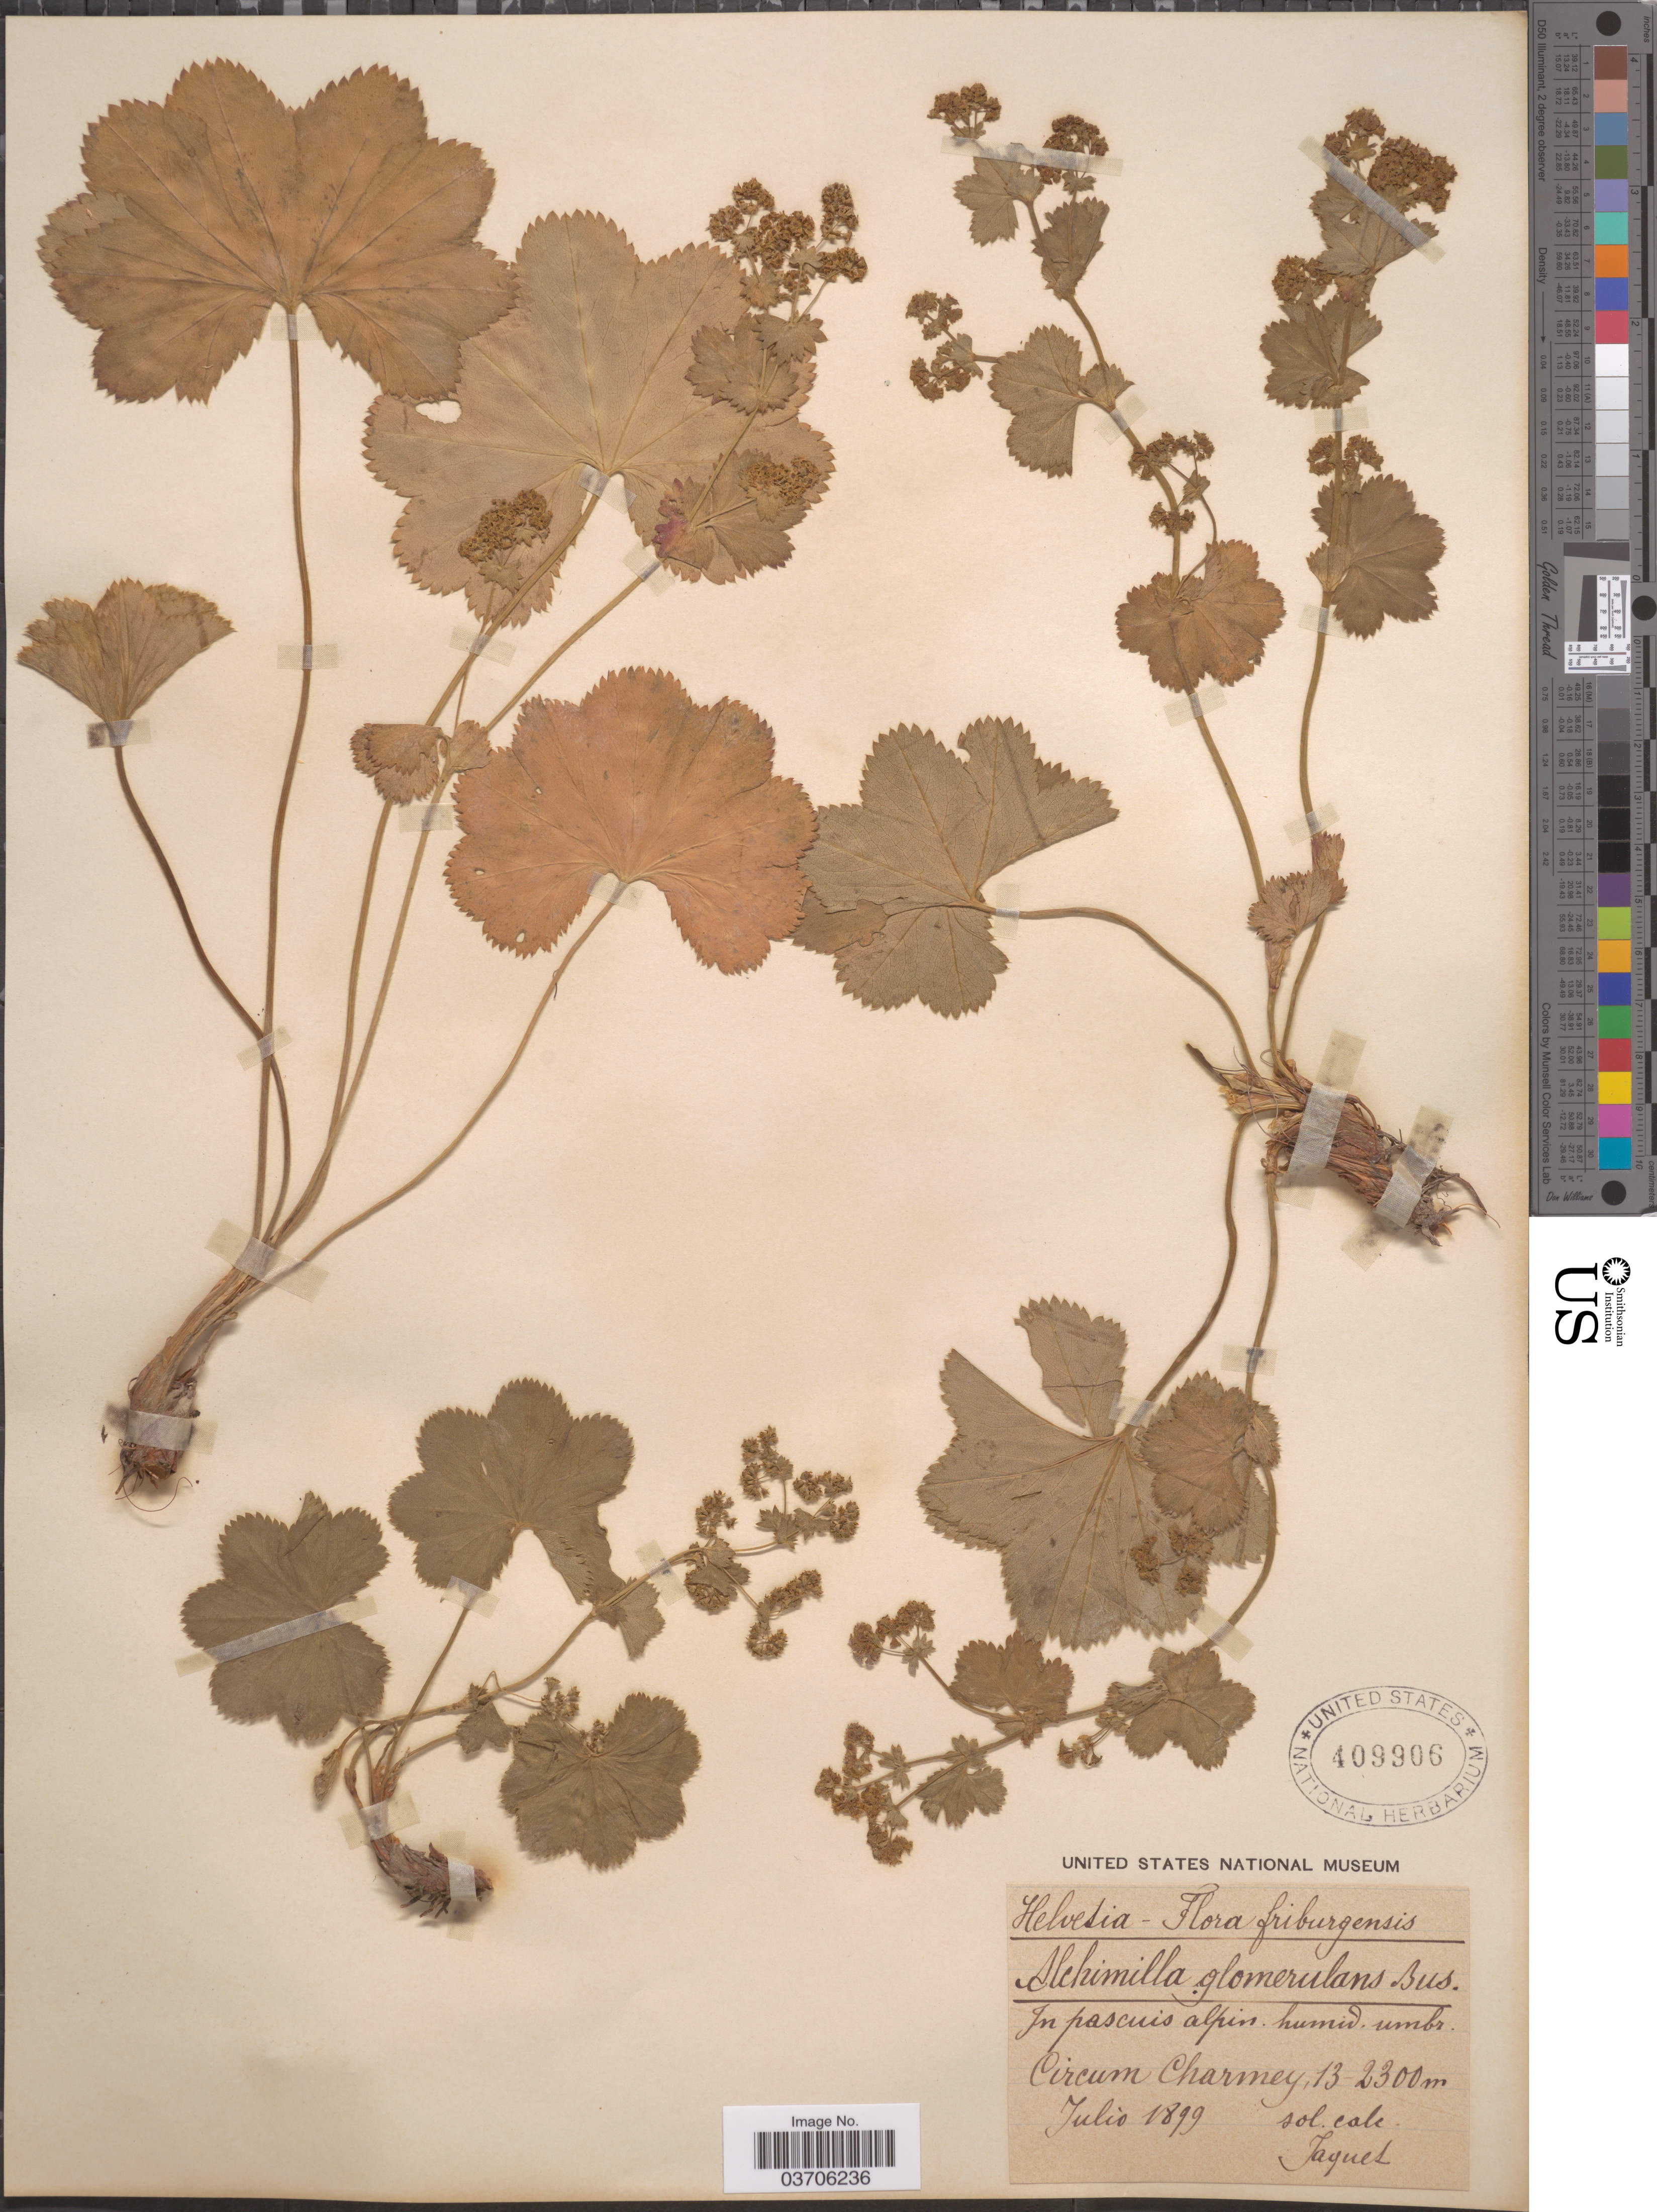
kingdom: Plantae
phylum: Tracheophyta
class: Magnoliopsida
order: Rosales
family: Rosaceae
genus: Alchemilla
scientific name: Alchemilla glomerulans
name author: Buser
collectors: -. Jaquet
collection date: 1899-07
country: Switzerland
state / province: Fribourg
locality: Helvetia. Circum Charmey.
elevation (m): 1300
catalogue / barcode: US 409906